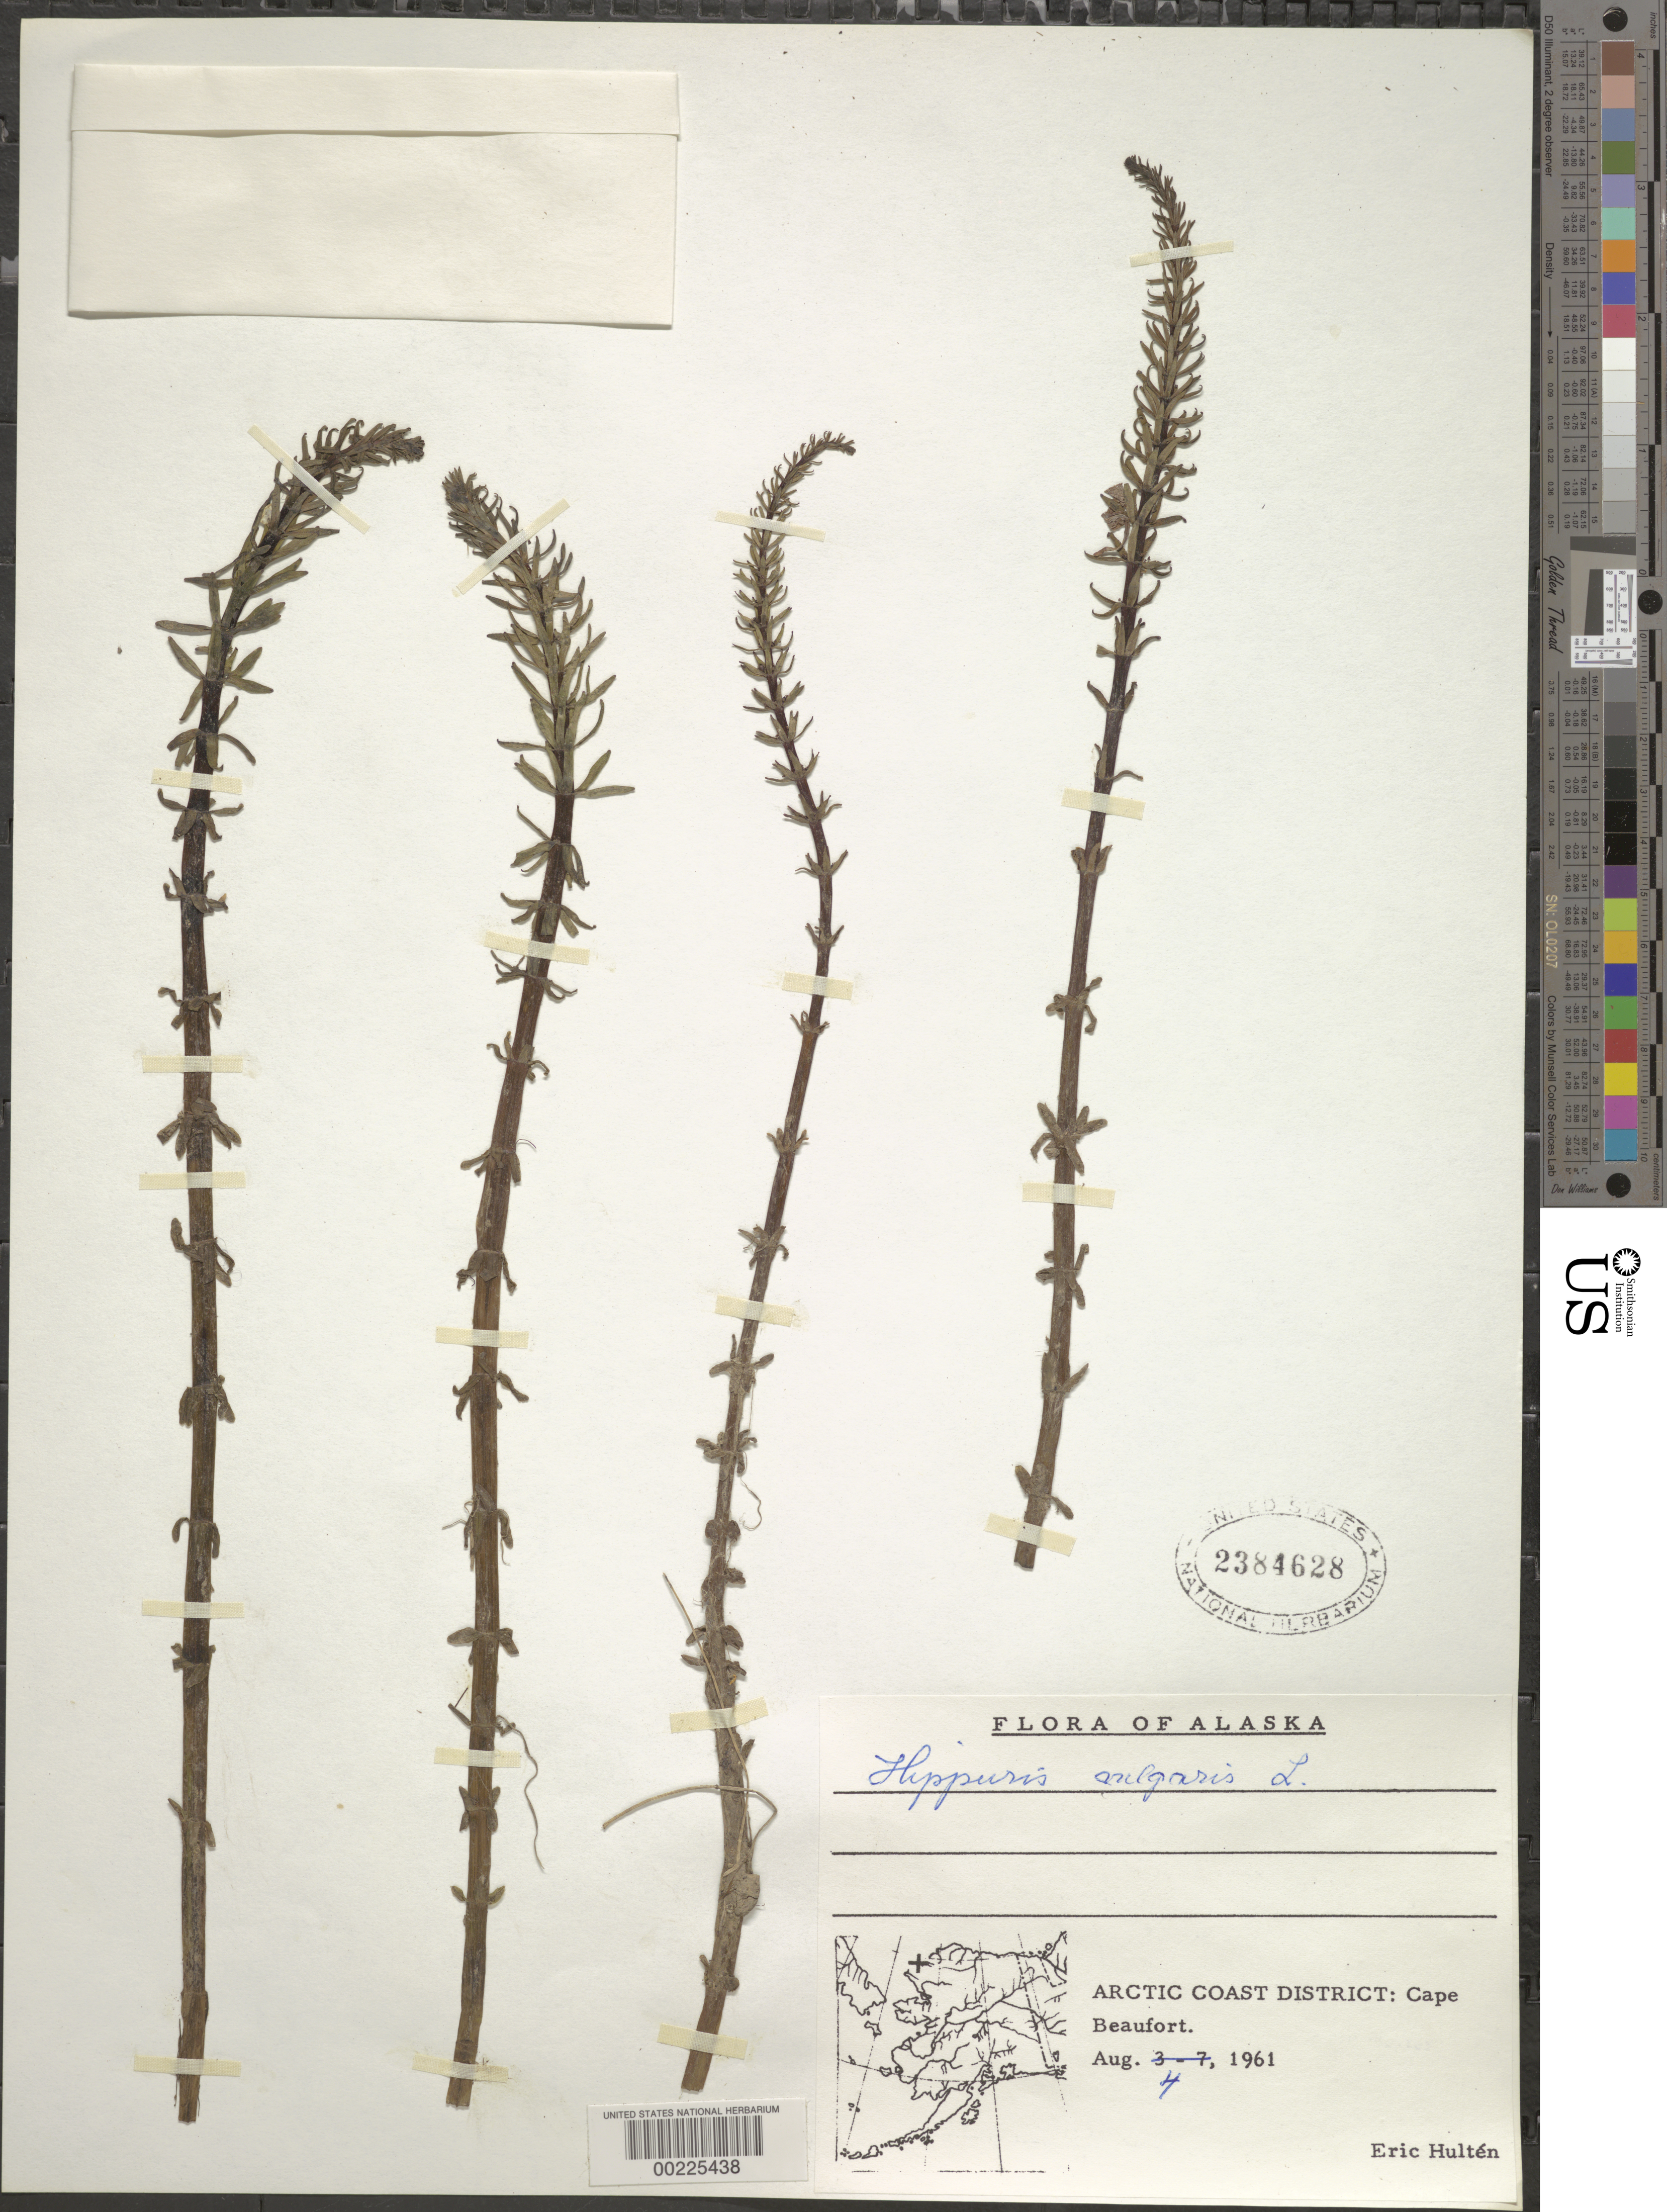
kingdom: Plantae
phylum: Tracheophyta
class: Magnoliopsida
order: Lamiales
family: Plantaginaceae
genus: Hippuris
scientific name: Hippuris vulgaris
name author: L.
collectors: E. G. Hultén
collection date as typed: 04 Aug 1961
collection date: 1961-08-04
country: United States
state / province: Alaska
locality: Arctic coast district: cape beaufort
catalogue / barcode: US 2384628